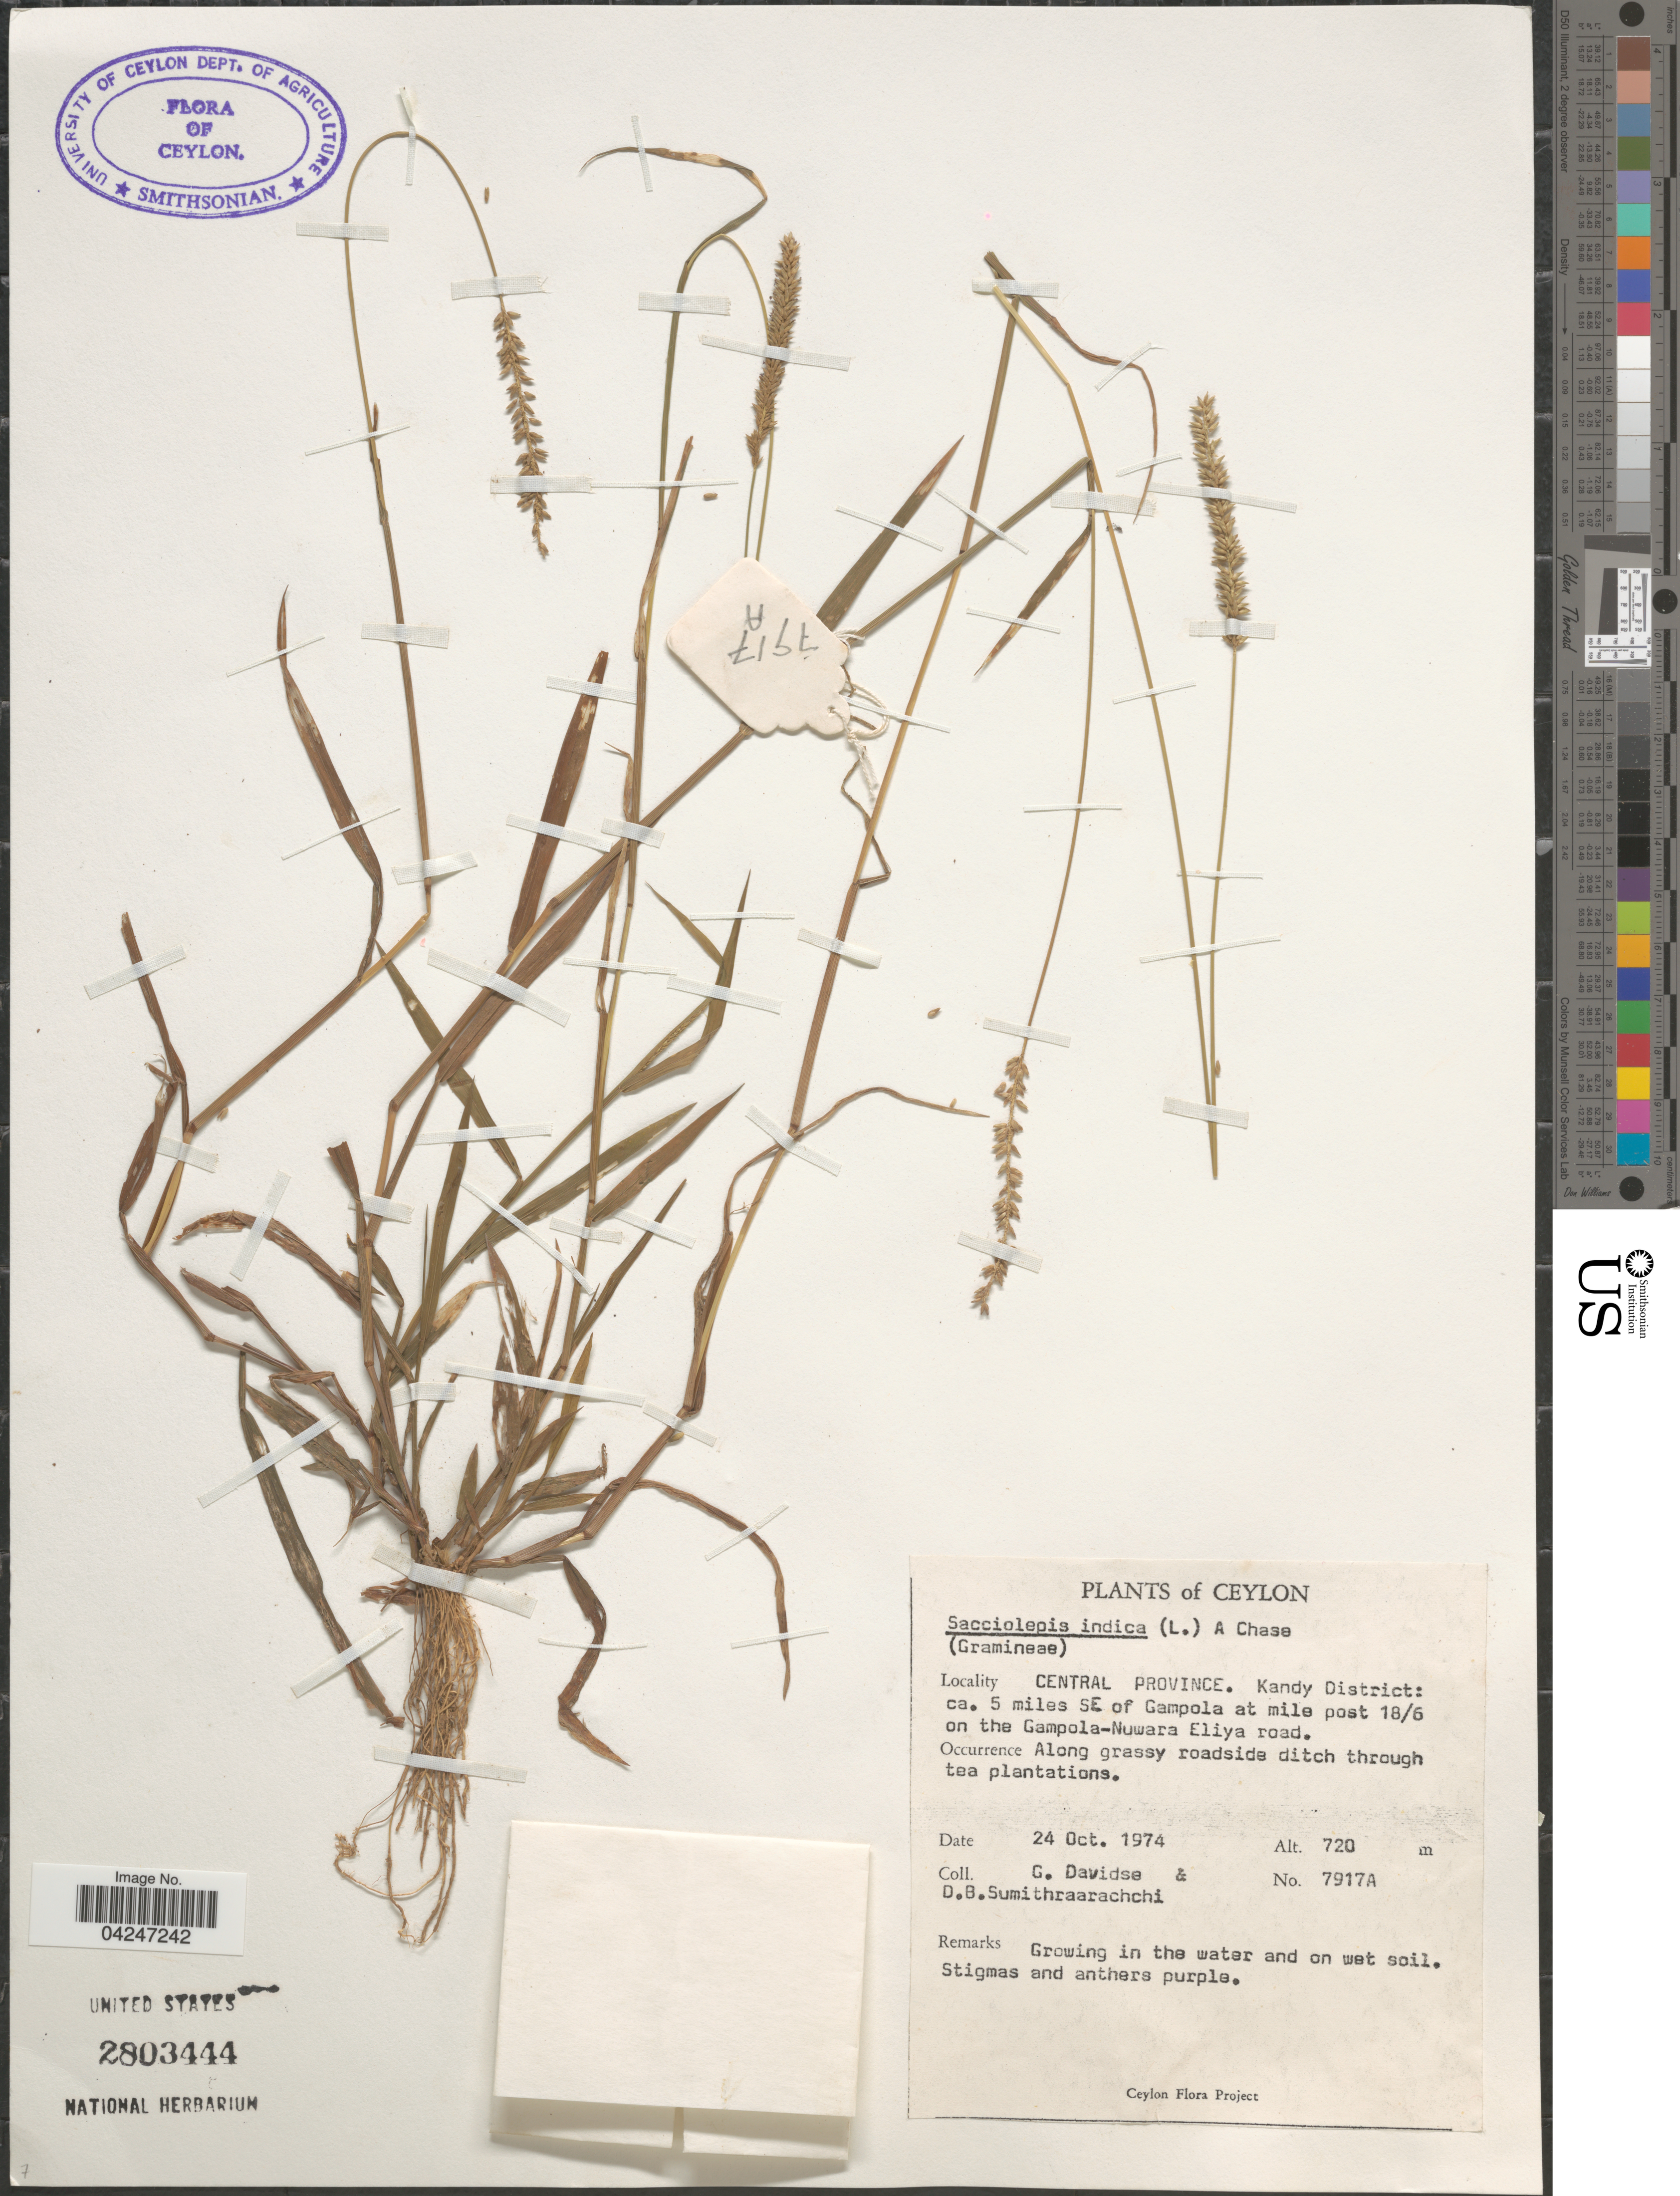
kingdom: Plantae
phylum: Tracheophyta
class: Liliopsida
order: Poales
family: Poaceae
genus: Sacciolepis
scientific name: Sacciolepis indica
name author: (L.) Chase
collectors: G. Davidse & D. B. Sumithraarachchi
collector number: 7917A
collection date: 1974-10-24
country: Sri Lanka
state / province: Central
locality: Ceylon. Kandy District: ca. 5 miles SE of Gampola at mile post 18/6 on the Gampola-Nuwara Eliya road. Along grassy roadside ditch through tea plantations. Growing in the water and on wet soil.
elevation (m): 720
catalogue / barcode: US 2803444